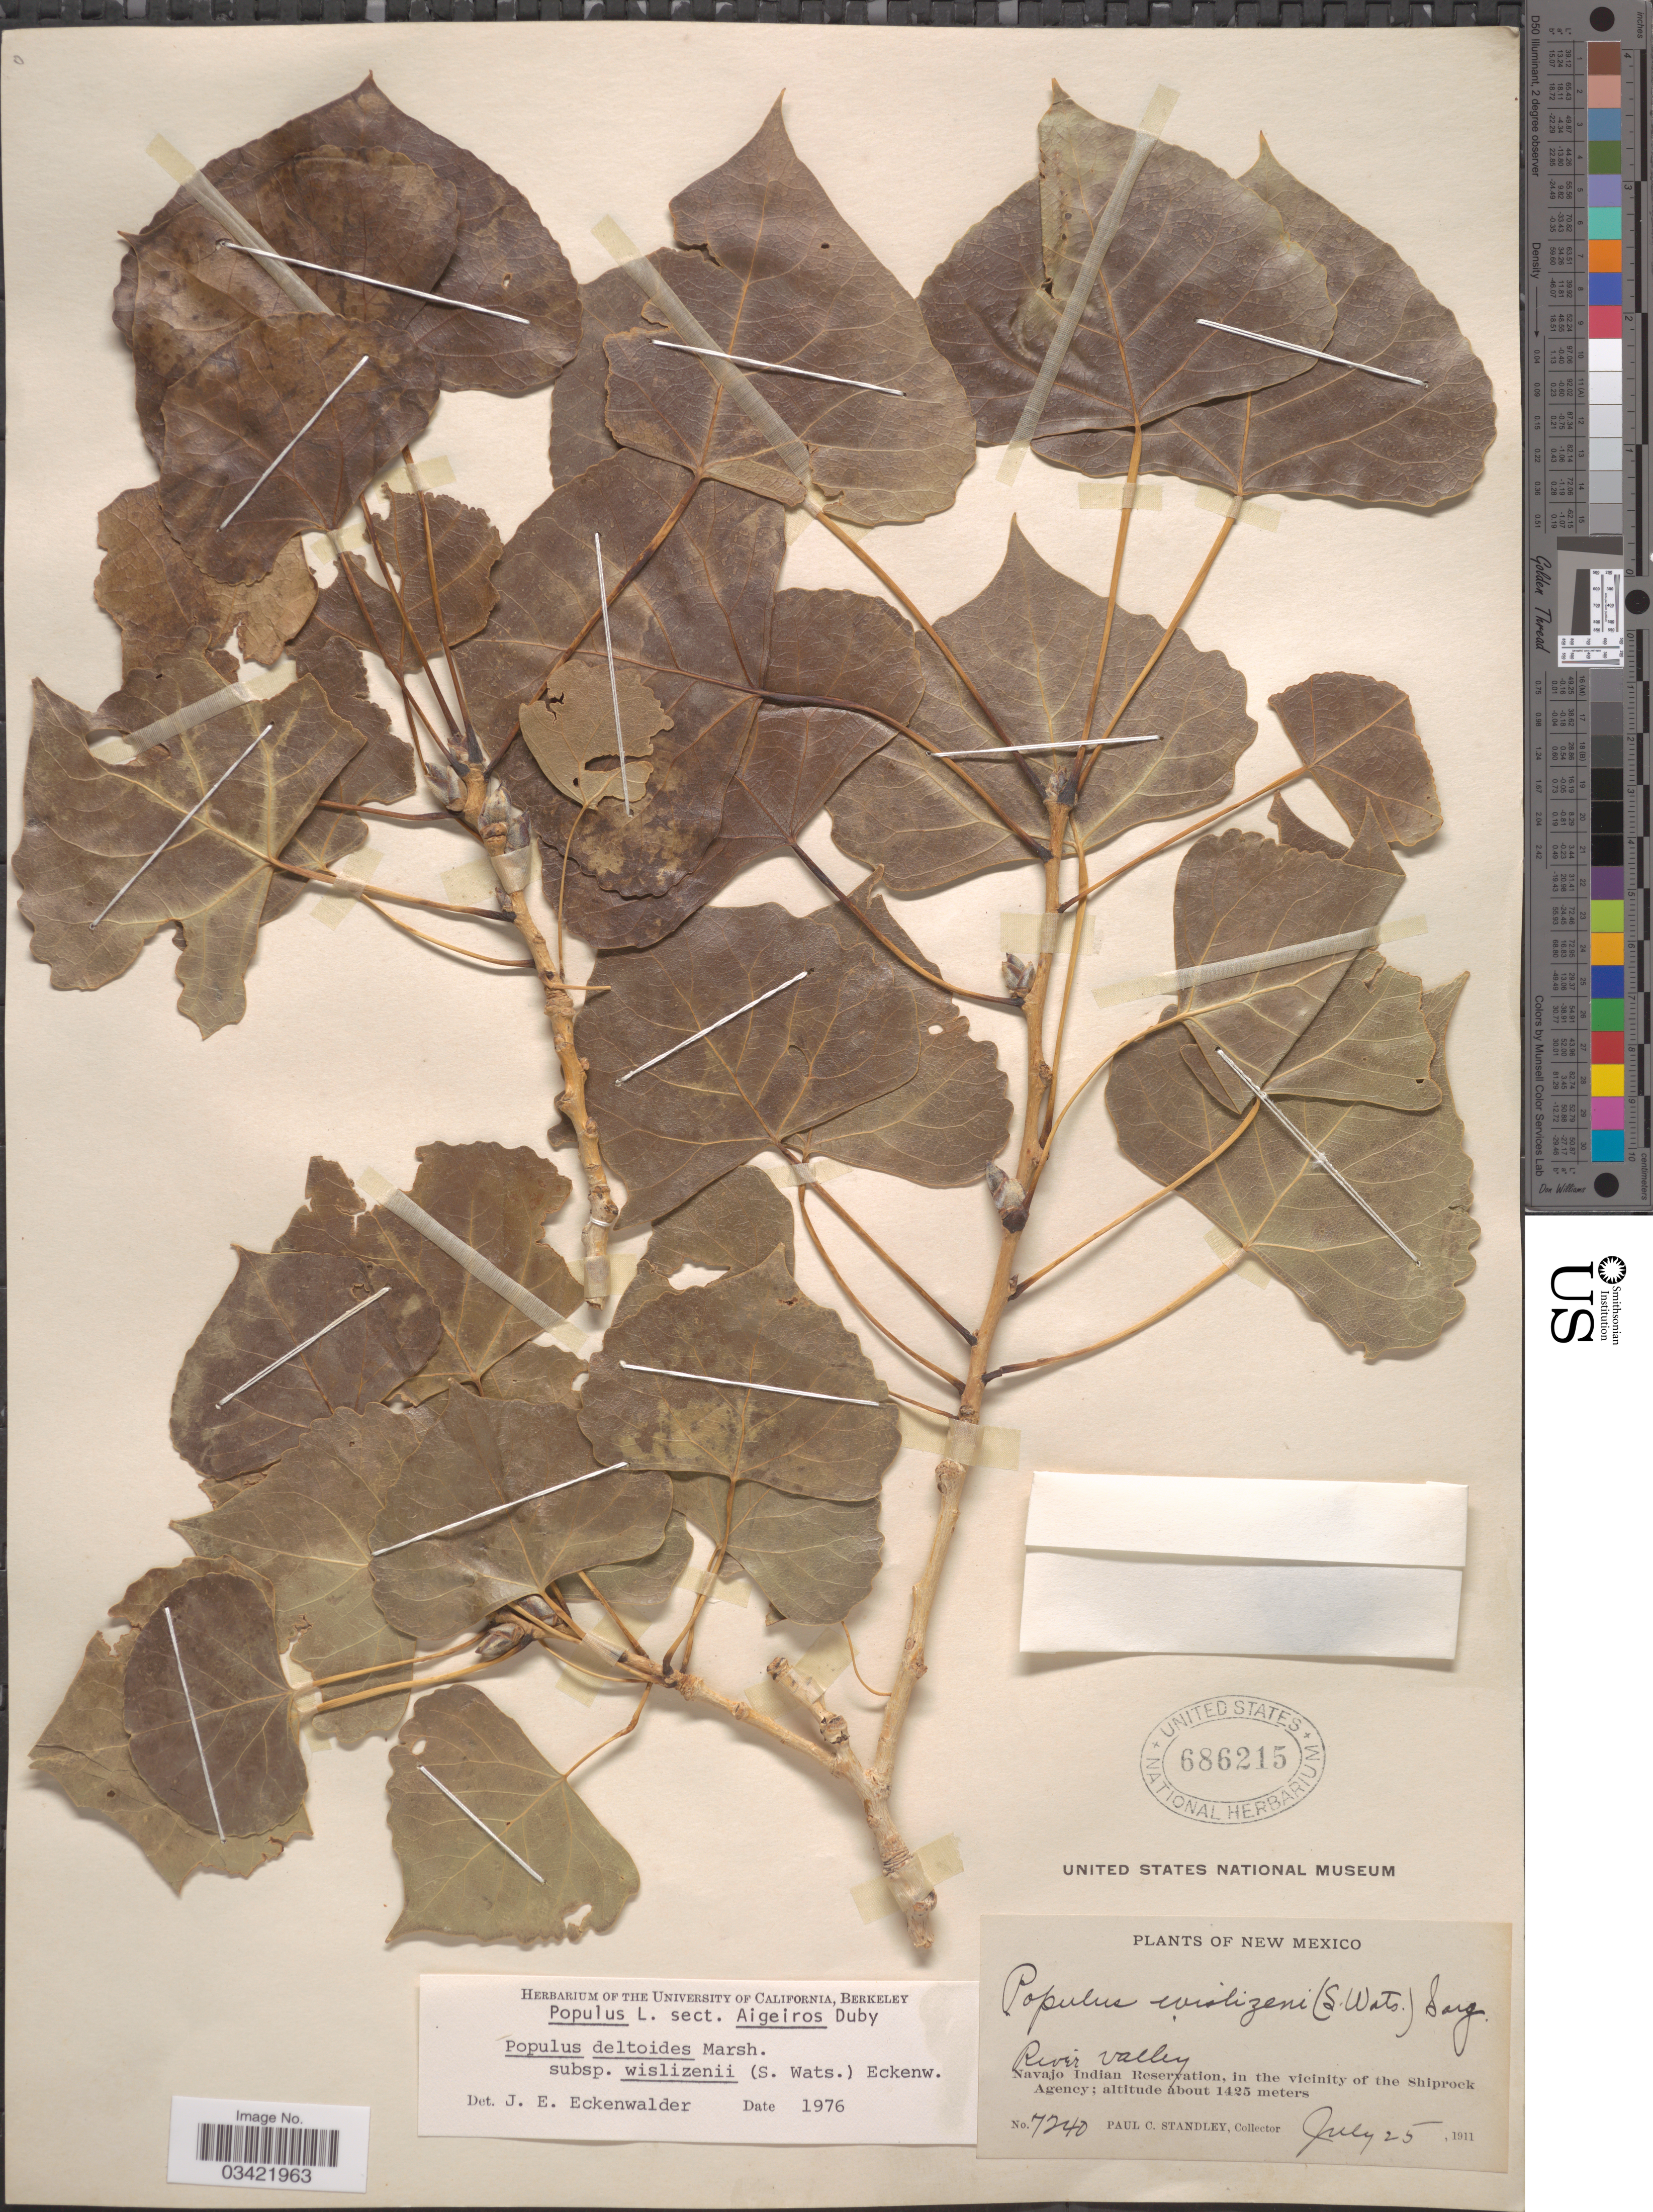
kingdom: Plantae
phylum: Tracheophyta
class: Magnoliopsida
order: Malpighiales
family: Salicaceae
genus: Populus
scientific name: Populus deltoides subsp. wislizeni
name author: (S. Watson) Eckenw.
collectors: P. C. Standley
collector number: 7240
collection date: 1911-07-25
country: United States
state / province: New Mexico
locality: River Valley. Navajo Indian Reservation, in the vicinity of the Shiprock Agency.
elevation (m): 1425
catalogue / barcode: US 686215